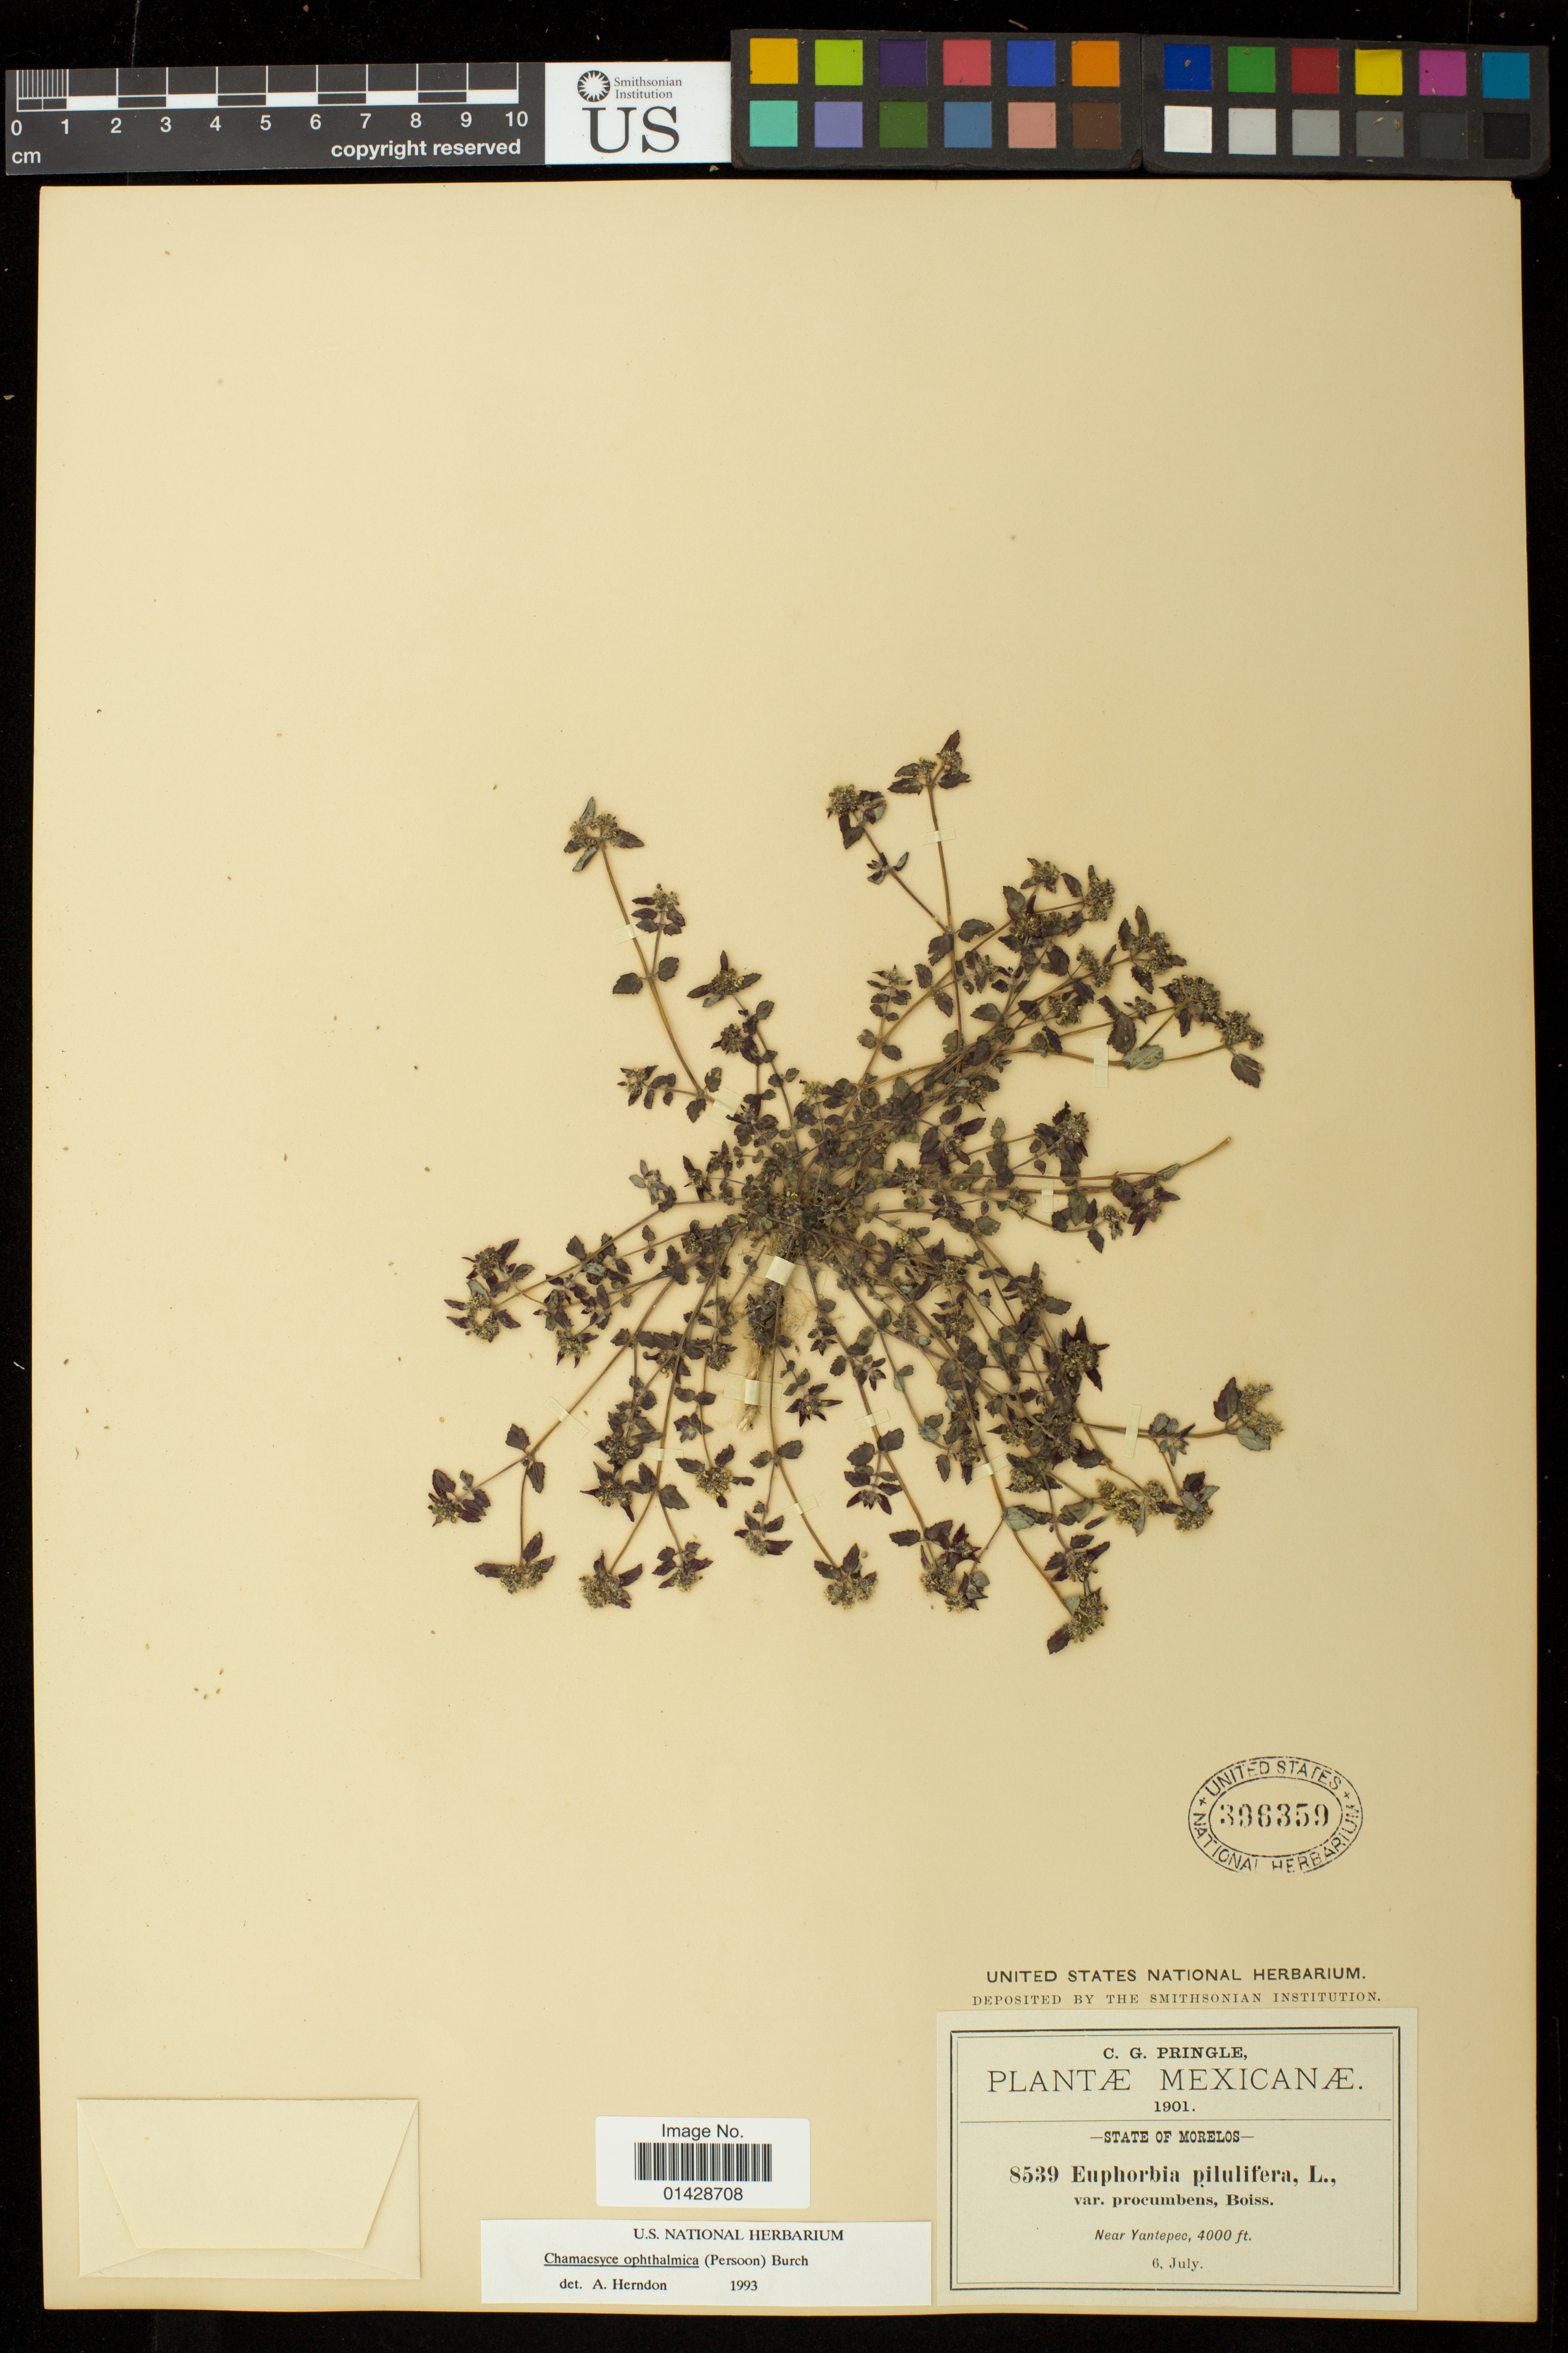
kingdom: Plantae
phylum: Tracheophyta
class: Magnoliopsida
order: Malpighiales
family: Euphorbiaceae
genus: Euphorbia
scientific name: Euphorbia ophthalmica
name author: Pers.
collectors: C. G. Pringle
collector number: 8539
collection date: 1901-07-06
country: Mexico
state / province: Morelos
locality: Near Yantepec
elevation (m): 1219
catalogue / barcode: US 396359